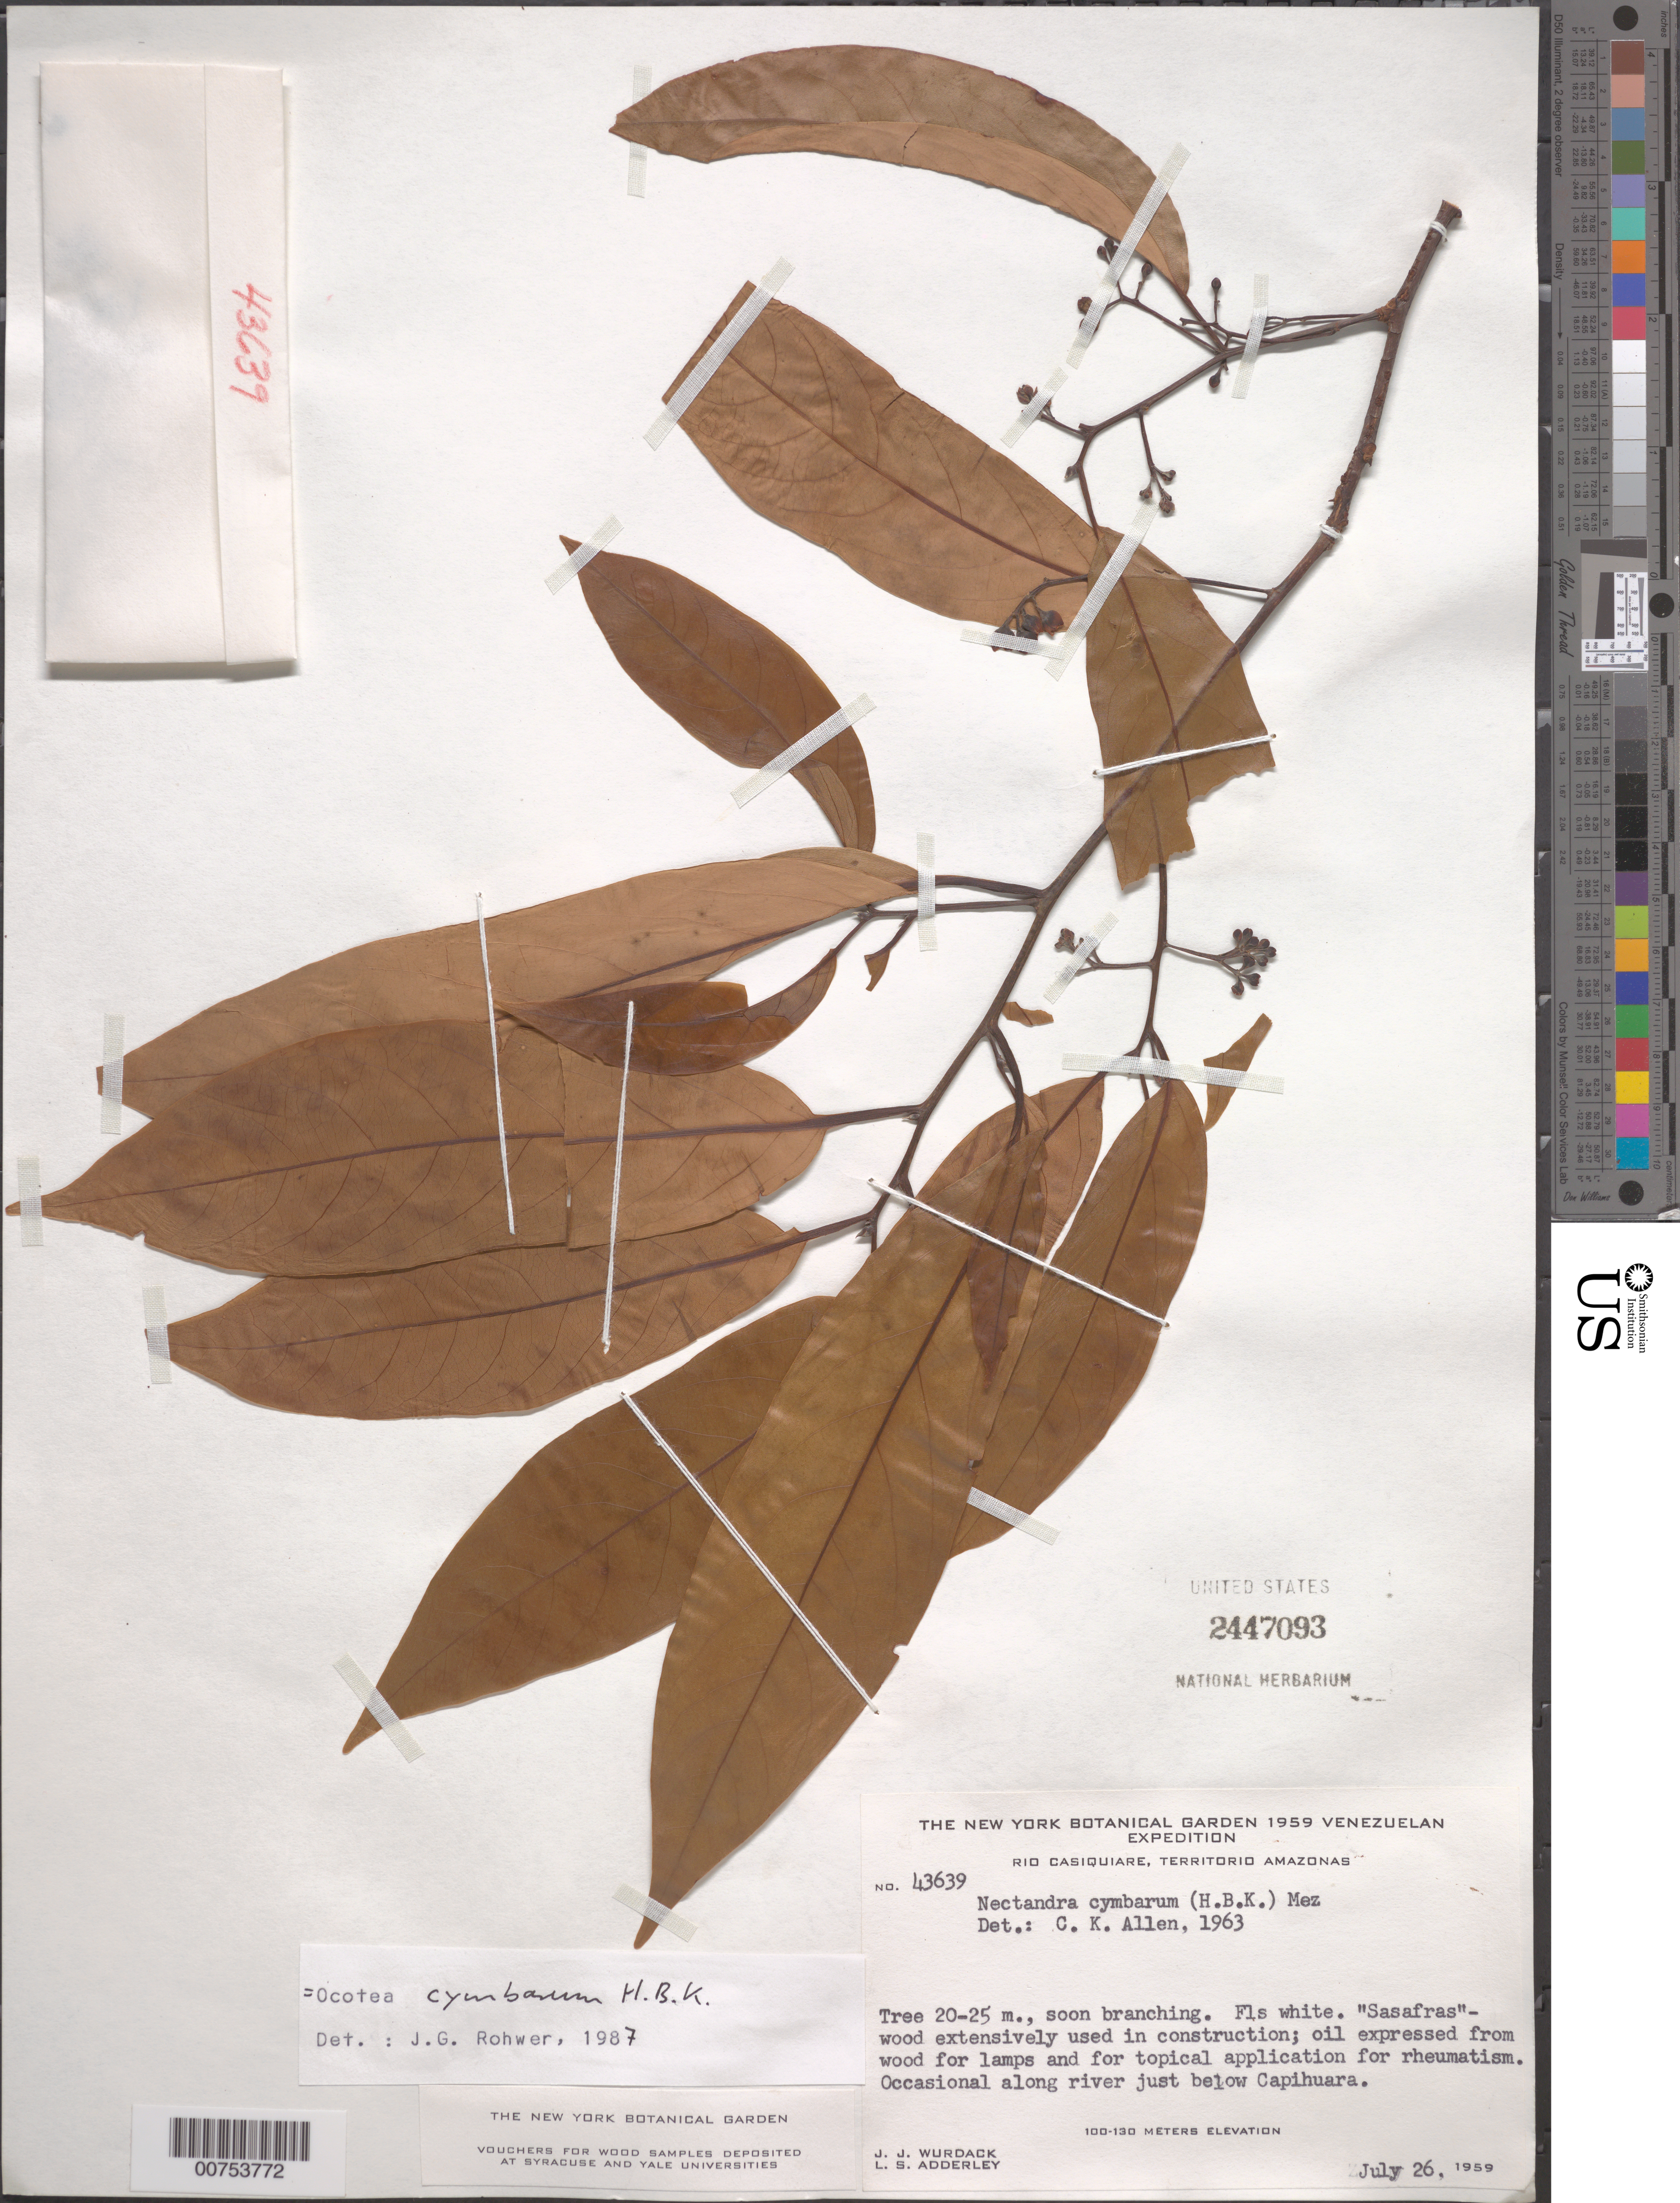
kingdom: Plantae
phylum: Tracheophyta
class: Magnoliopsida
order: Laurales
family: Lauraceae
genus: Ocotea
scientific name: Ocotea cymbarum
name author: Kunth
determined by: Rohwer, J. G.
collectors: J. J. Wurdack & L. S. Adderley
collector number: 43639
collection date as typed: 26-Jul-59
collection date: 1959-07-26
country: Venezuela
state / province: Amazonas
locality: Río Casiquiare, just below Capihuara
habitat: Along river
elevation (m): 100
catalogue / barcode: US 2447093